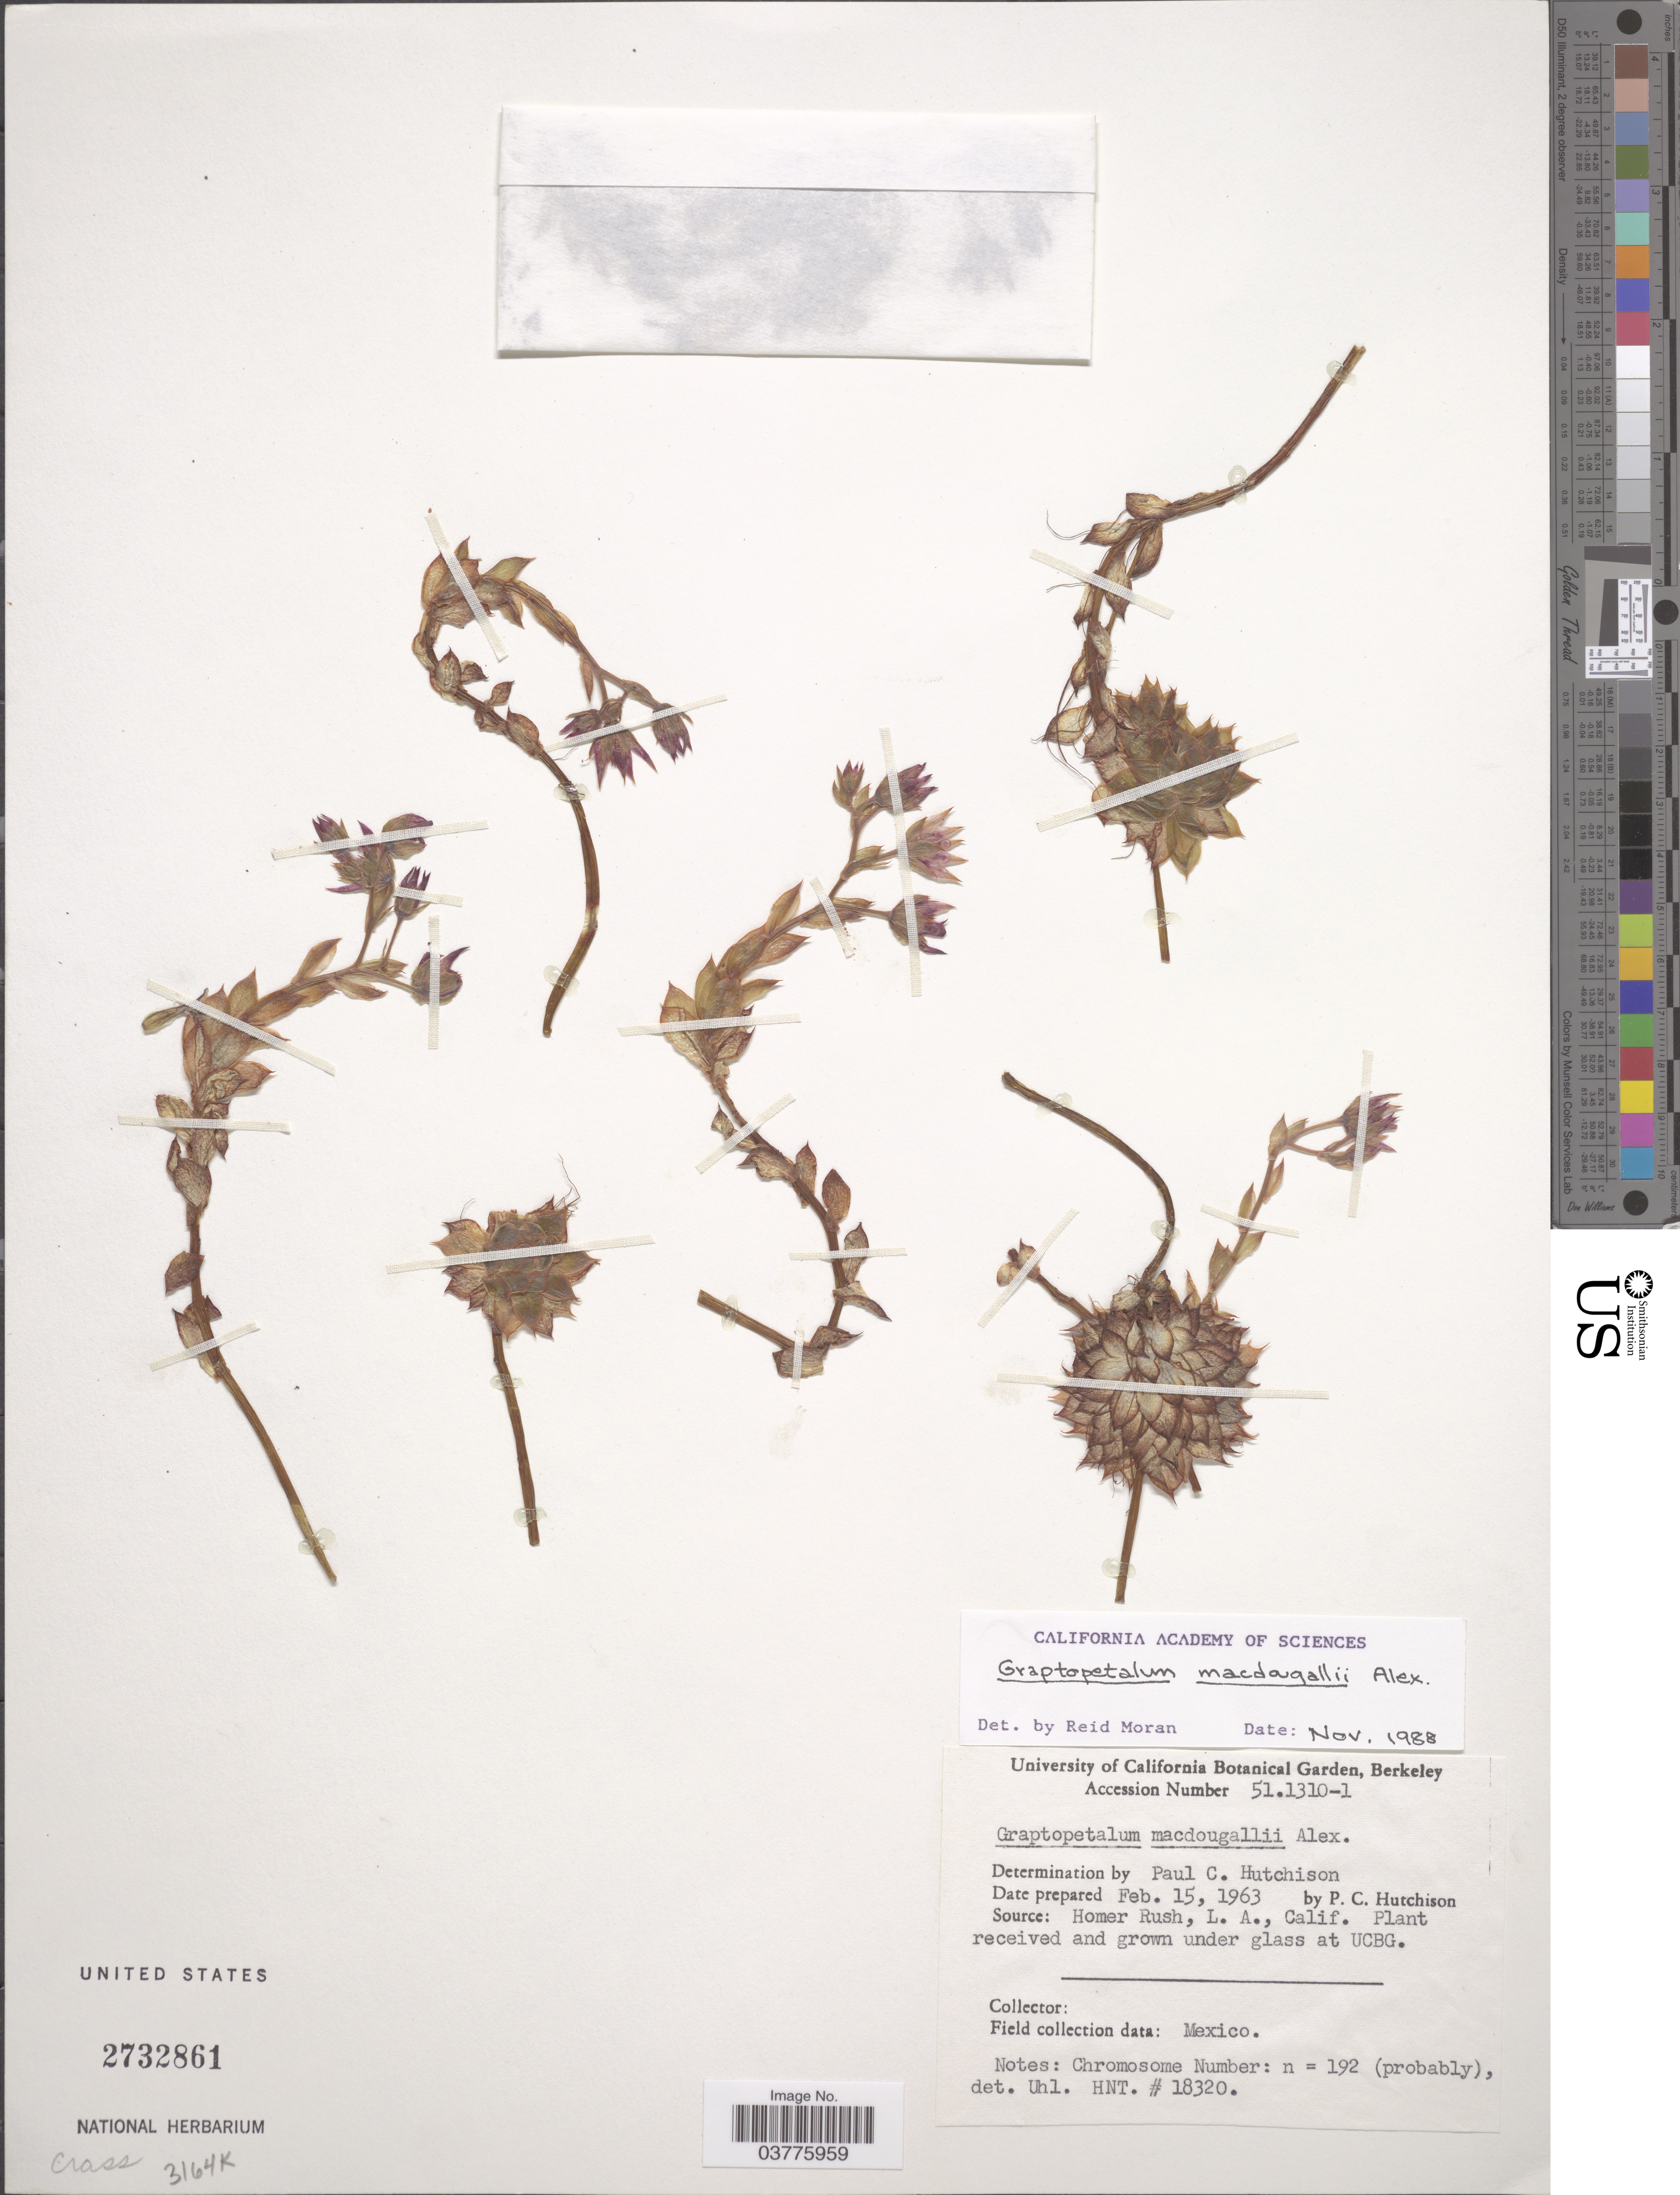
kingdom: Plantae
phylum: Tracheophyta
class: Magnoliopsida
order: Saxifragales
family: Crassulaceae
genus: Graptopetalum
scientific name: Graptopetalum macdougallii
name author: Alexander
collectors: P. C. Hutchison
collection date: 1963-02-15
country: United States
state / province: California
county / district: Alameda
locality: University of California Botanical Garden, Berkeley.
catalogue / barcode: US 2732861